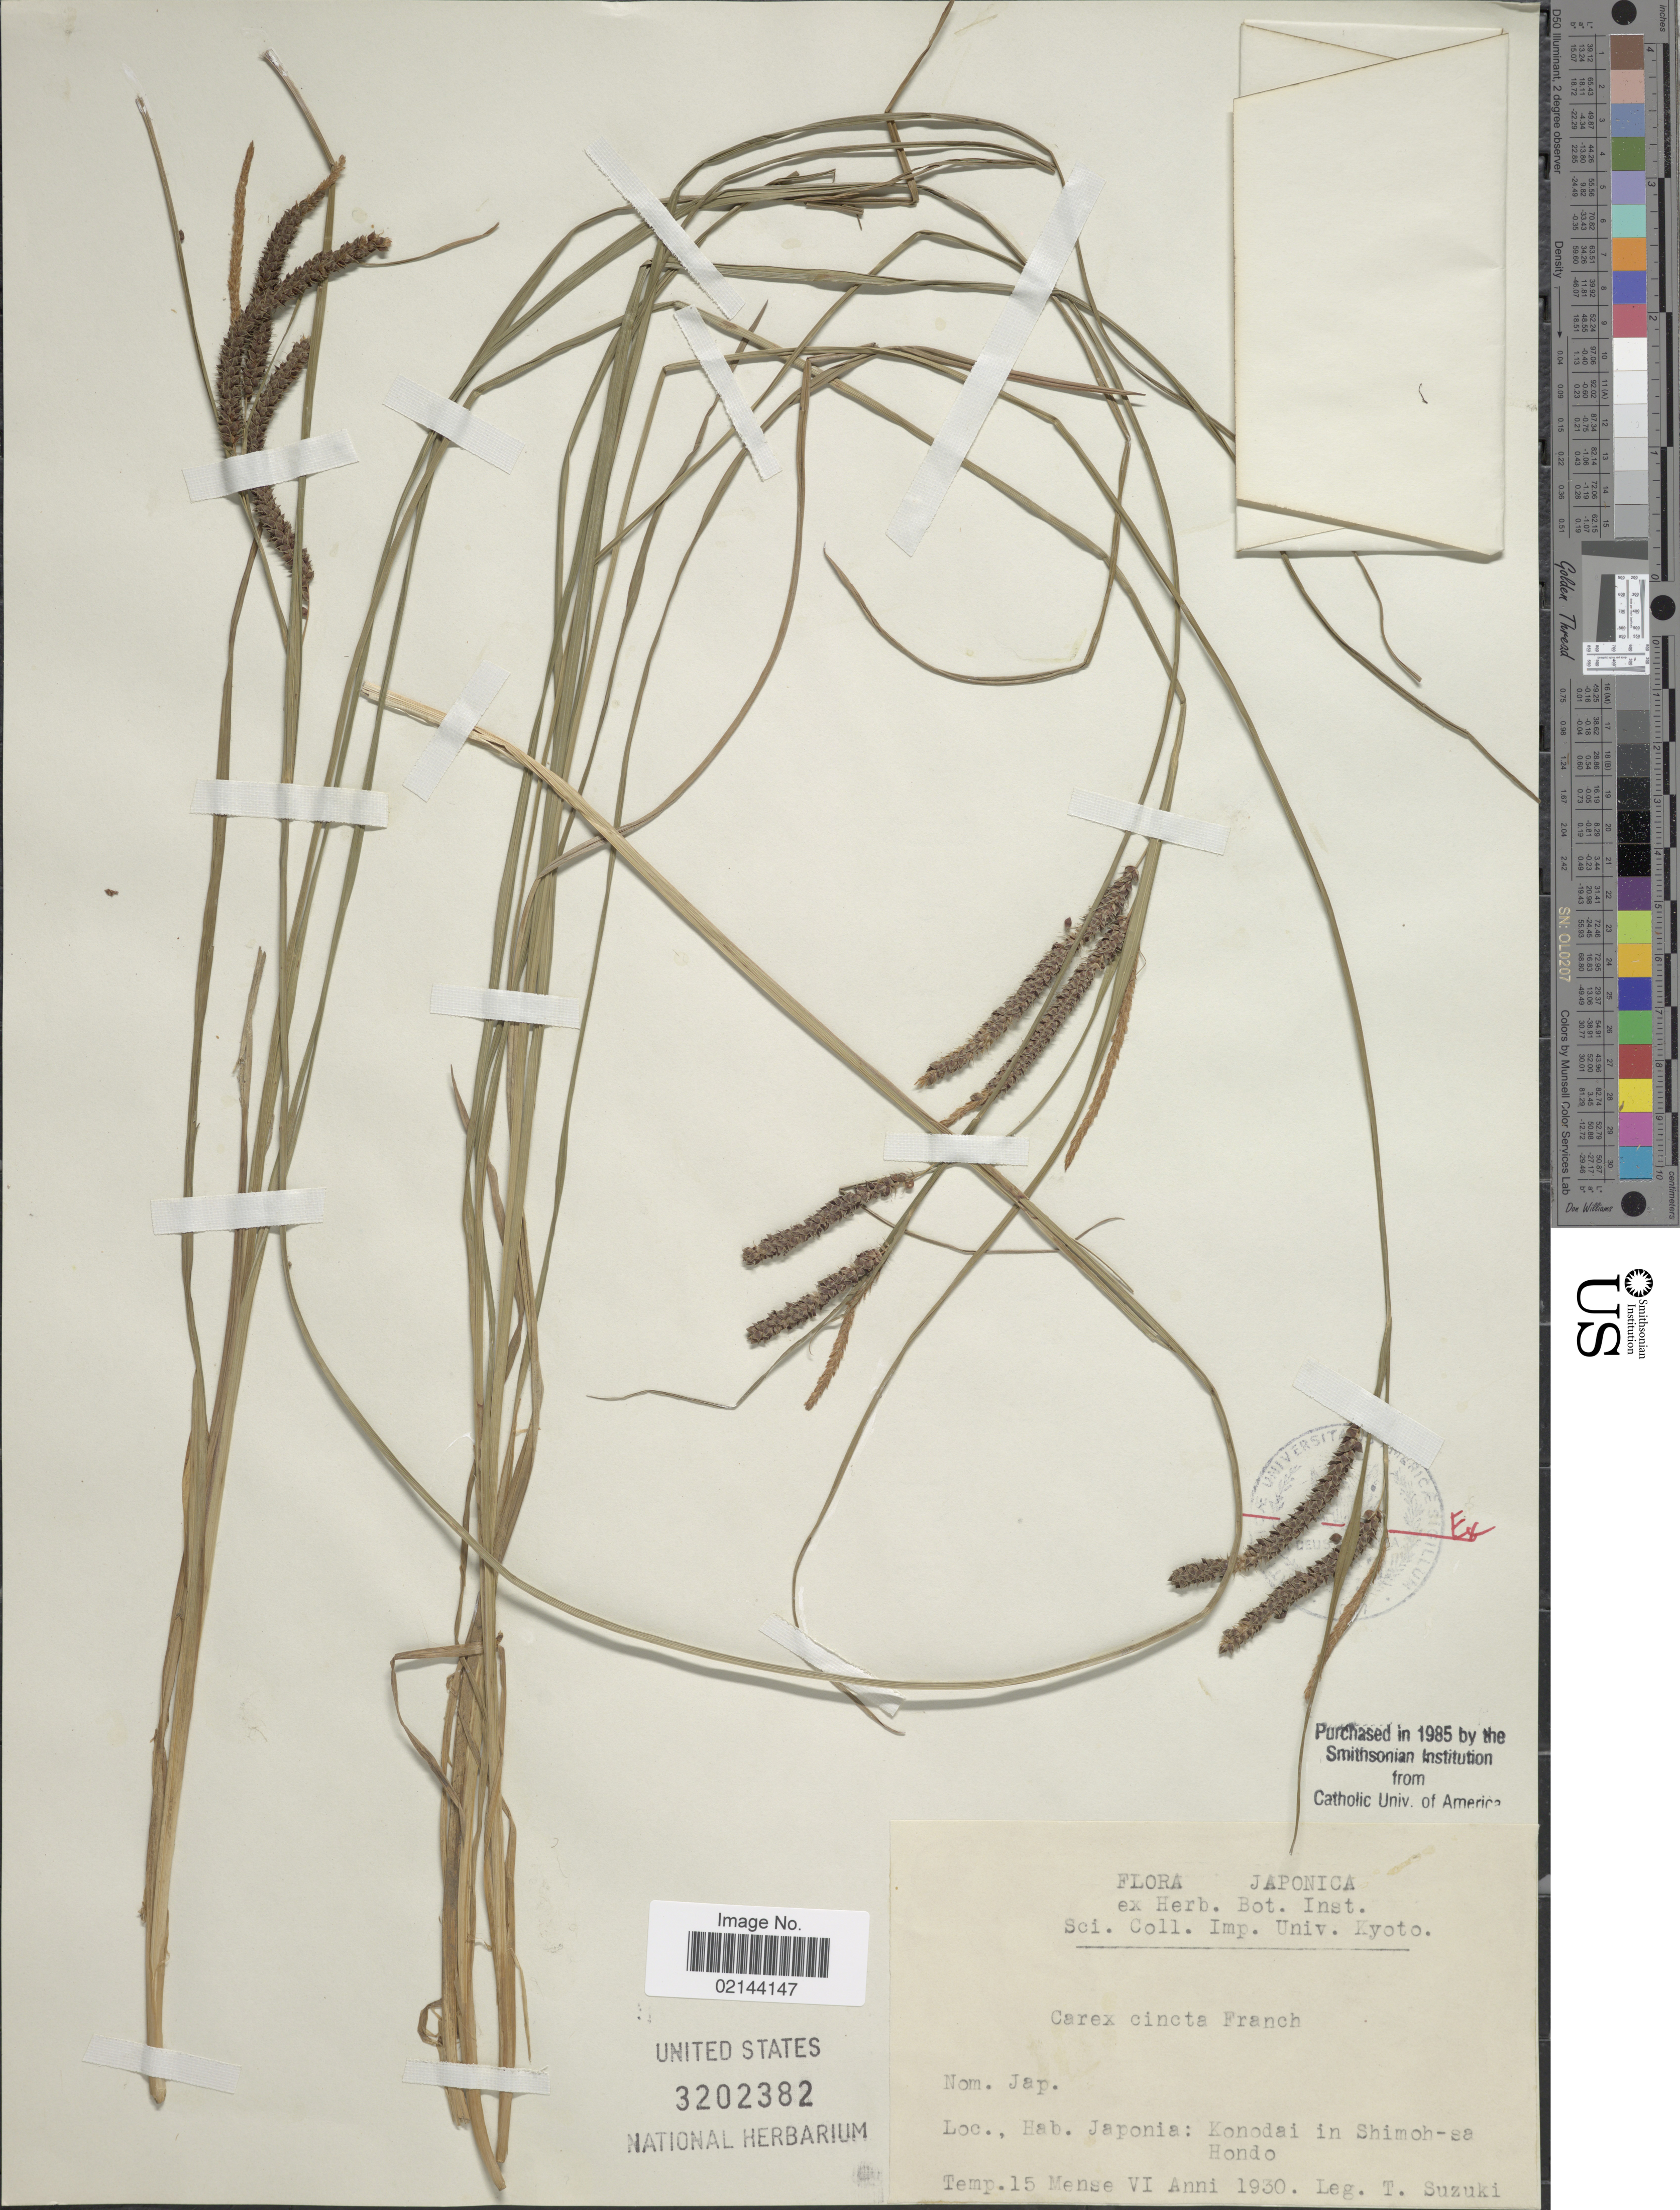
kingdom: Plantae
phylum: Tracheophyta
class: Liliopsida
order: Poales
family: Cyperaceae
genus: Carex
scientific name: Carex phacota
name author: Spreng.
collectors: T. Suzuki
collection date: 1930-06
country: Japan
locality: Hab. Japonia: Konodai in Shimoh-sa Hondo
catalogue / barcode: US 3202382